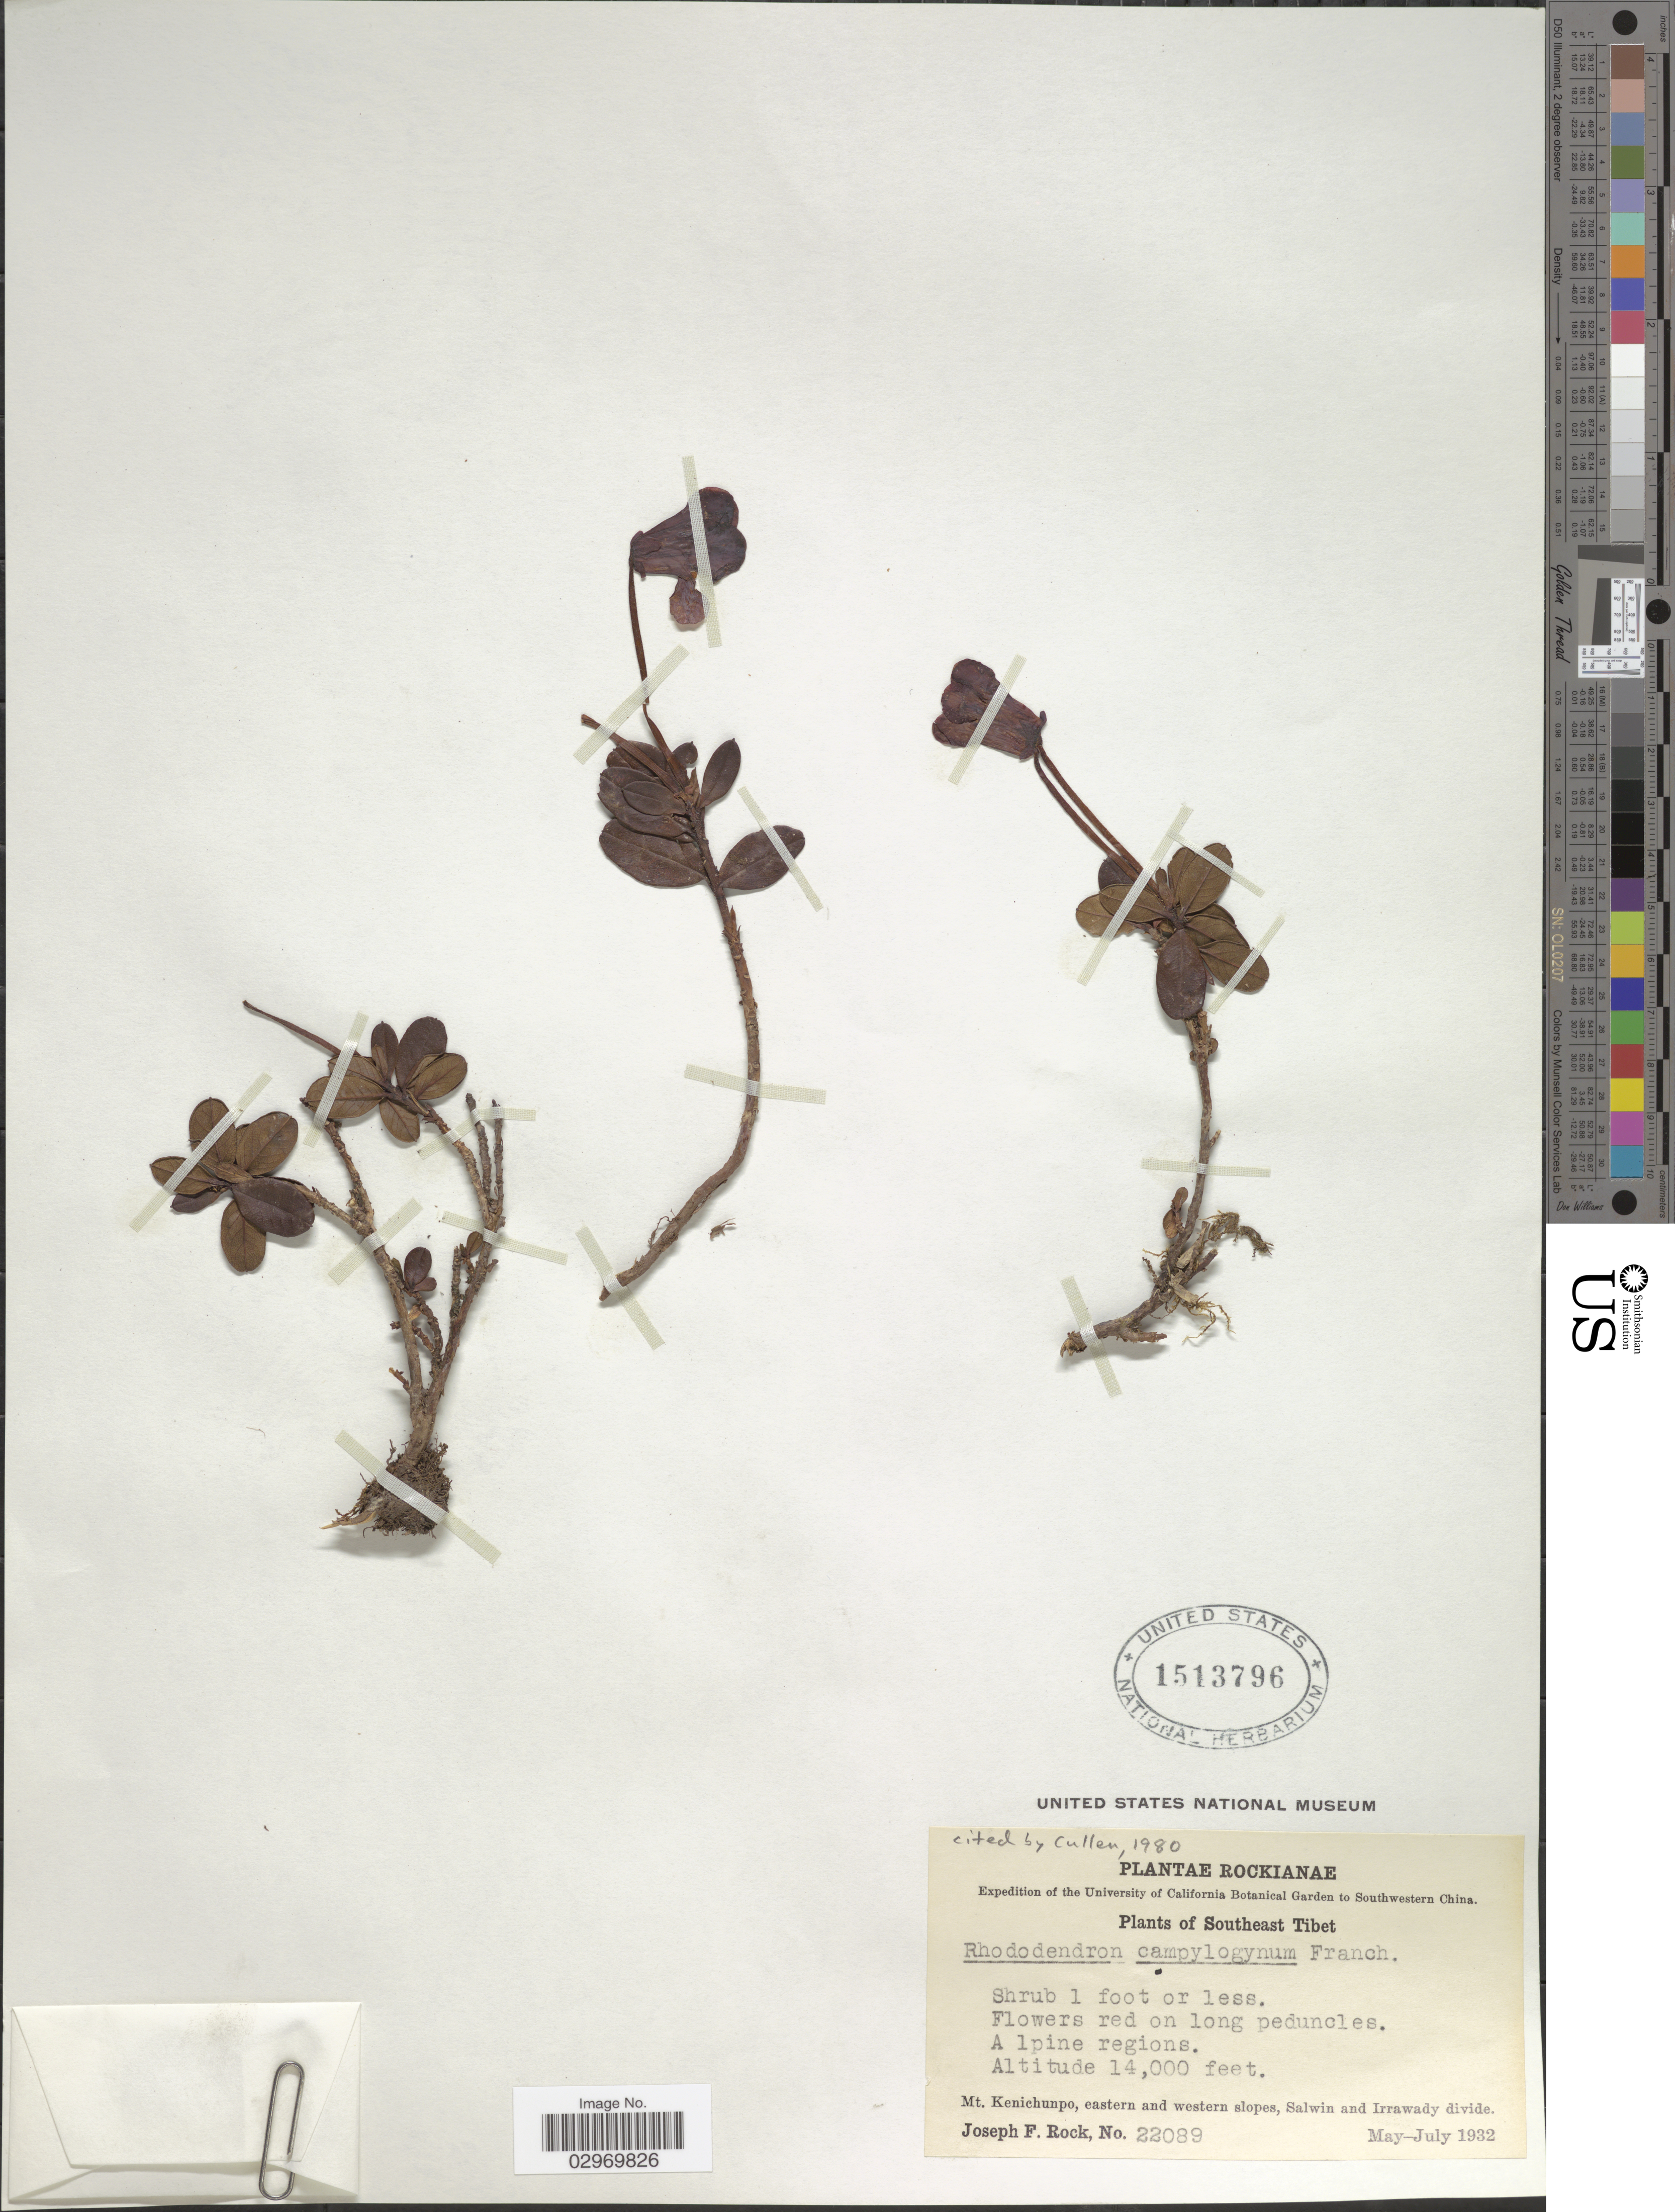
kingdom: Plantae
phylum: Tracheophyta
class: Magnoliopsida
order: Ericales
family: Ericaceae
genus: Rhododendron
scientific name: Rhododendron campylogynum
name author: Franch.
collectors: J. F. Rock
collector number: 22089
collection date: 1932-05/1932-06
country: China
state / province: Xizang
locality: Southwestern China. Southeast Tibet, Mt. Kenichunpo, eastern and western slopes, Salwin and Irrawady divide.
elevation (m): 4267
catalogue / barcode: US 1513796